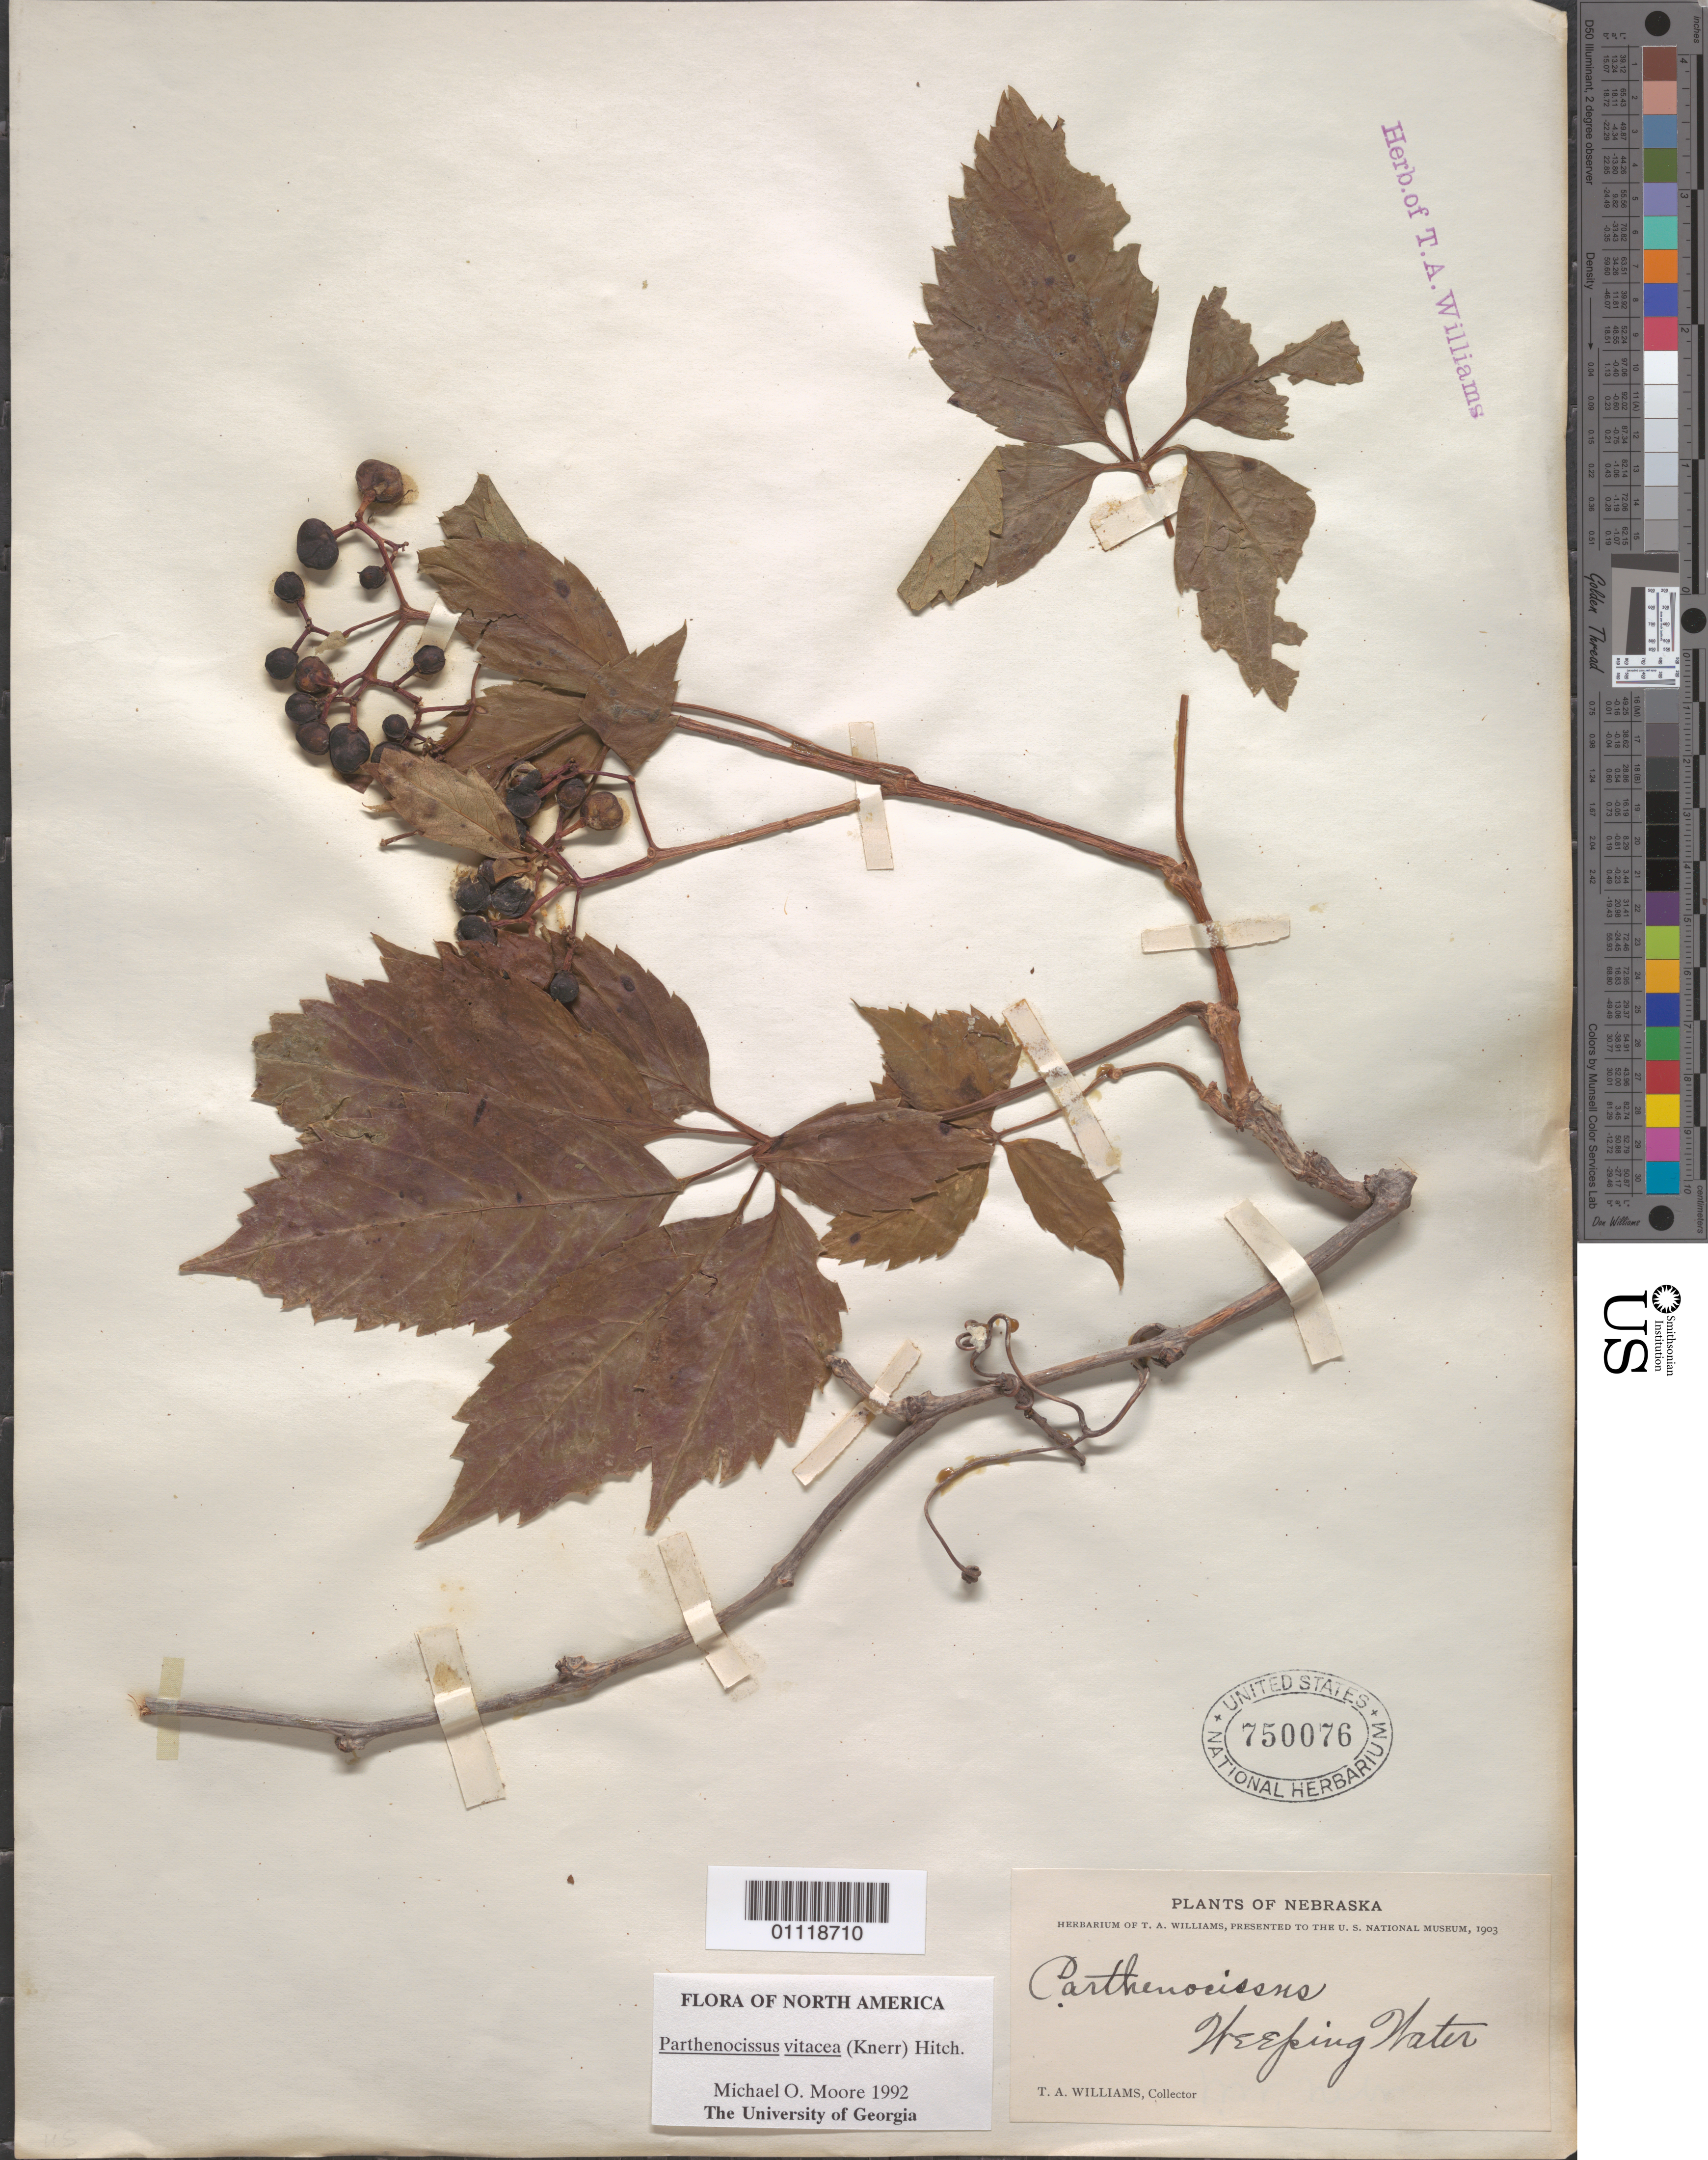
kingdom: Plantae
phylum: Tracheophyta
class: Magnoliopsida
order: Vitales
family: Vitaceae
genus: Parthenocissus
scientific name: Parthenocissus vitacea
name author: (Knerr) Hitchc.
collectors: T. A. Williams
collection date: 1800/1900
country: United States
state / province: Nebraska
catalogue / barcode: US 750076